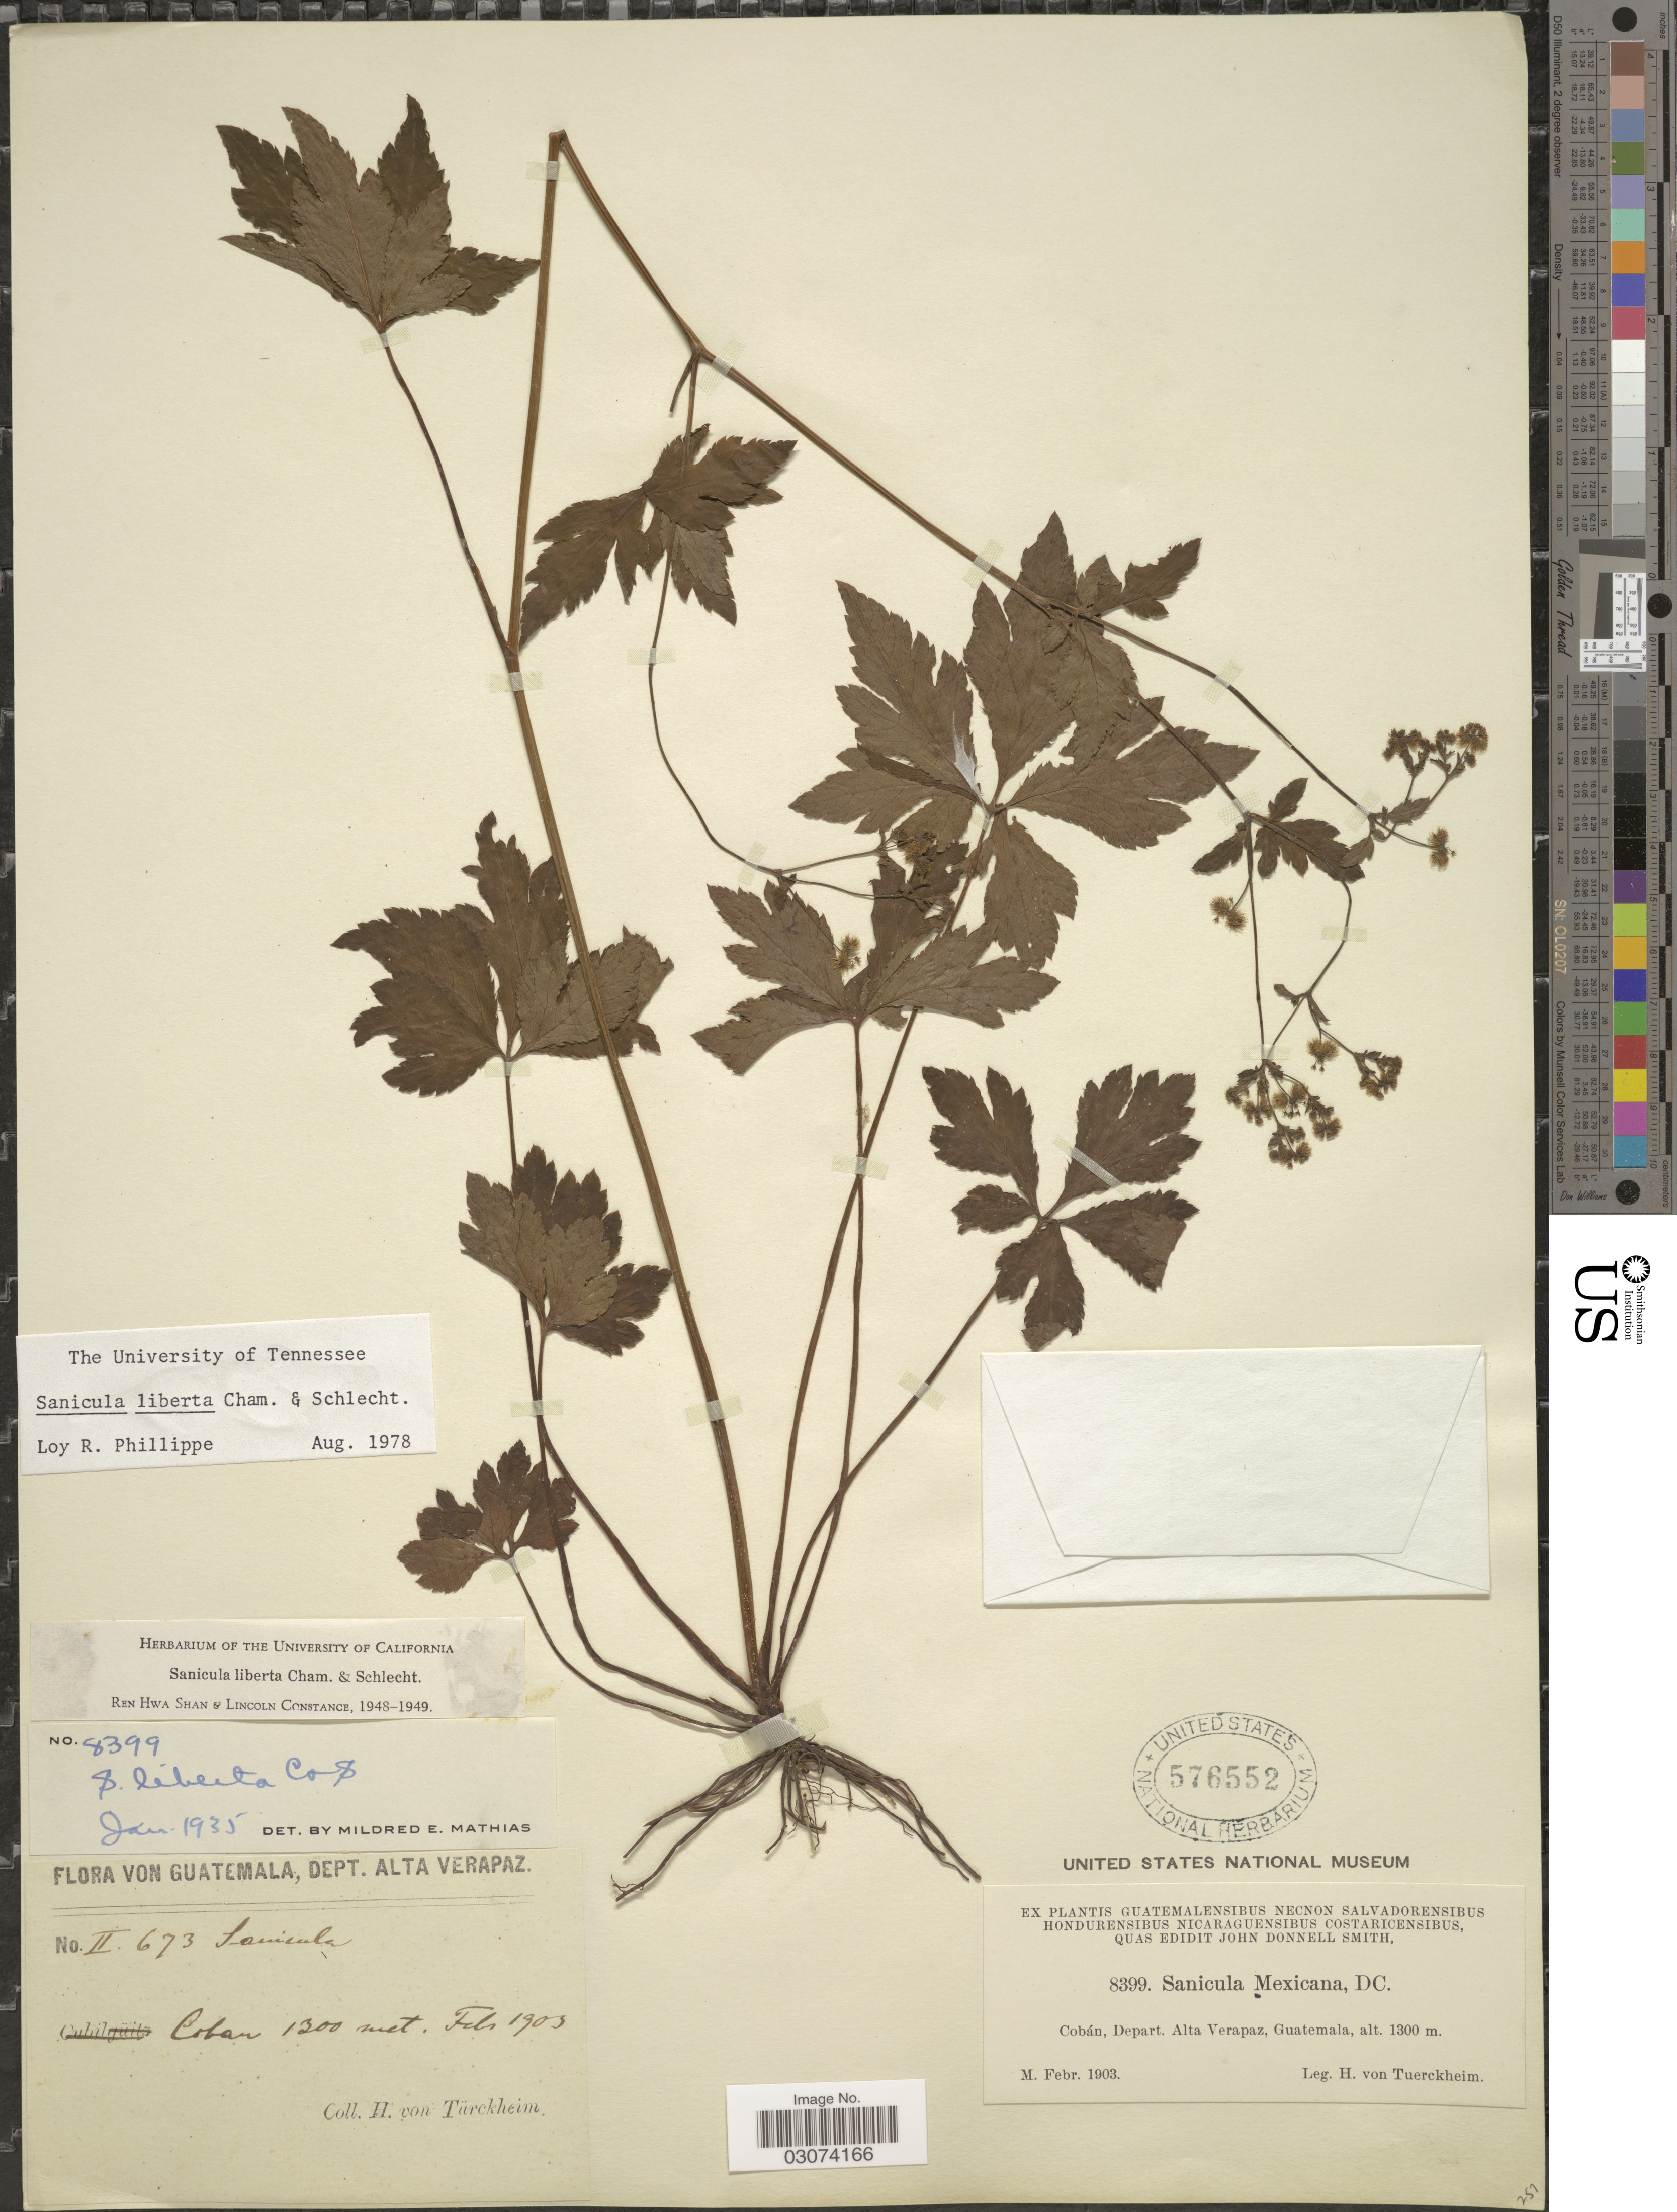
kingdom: Plantae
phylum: Tracheophyta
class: Magnoliopsida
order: Apiales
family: Apiaceae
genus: Sanicula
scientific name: Sanicula liberta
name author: Cham. & Schltdl.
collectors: H. von Türckheim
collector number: II.673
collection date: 1903-02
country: Guatemala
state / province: Alta Verapaz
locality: Cobán, Depart. Alta Verapaz.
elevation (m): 1300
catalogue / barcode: US 576552